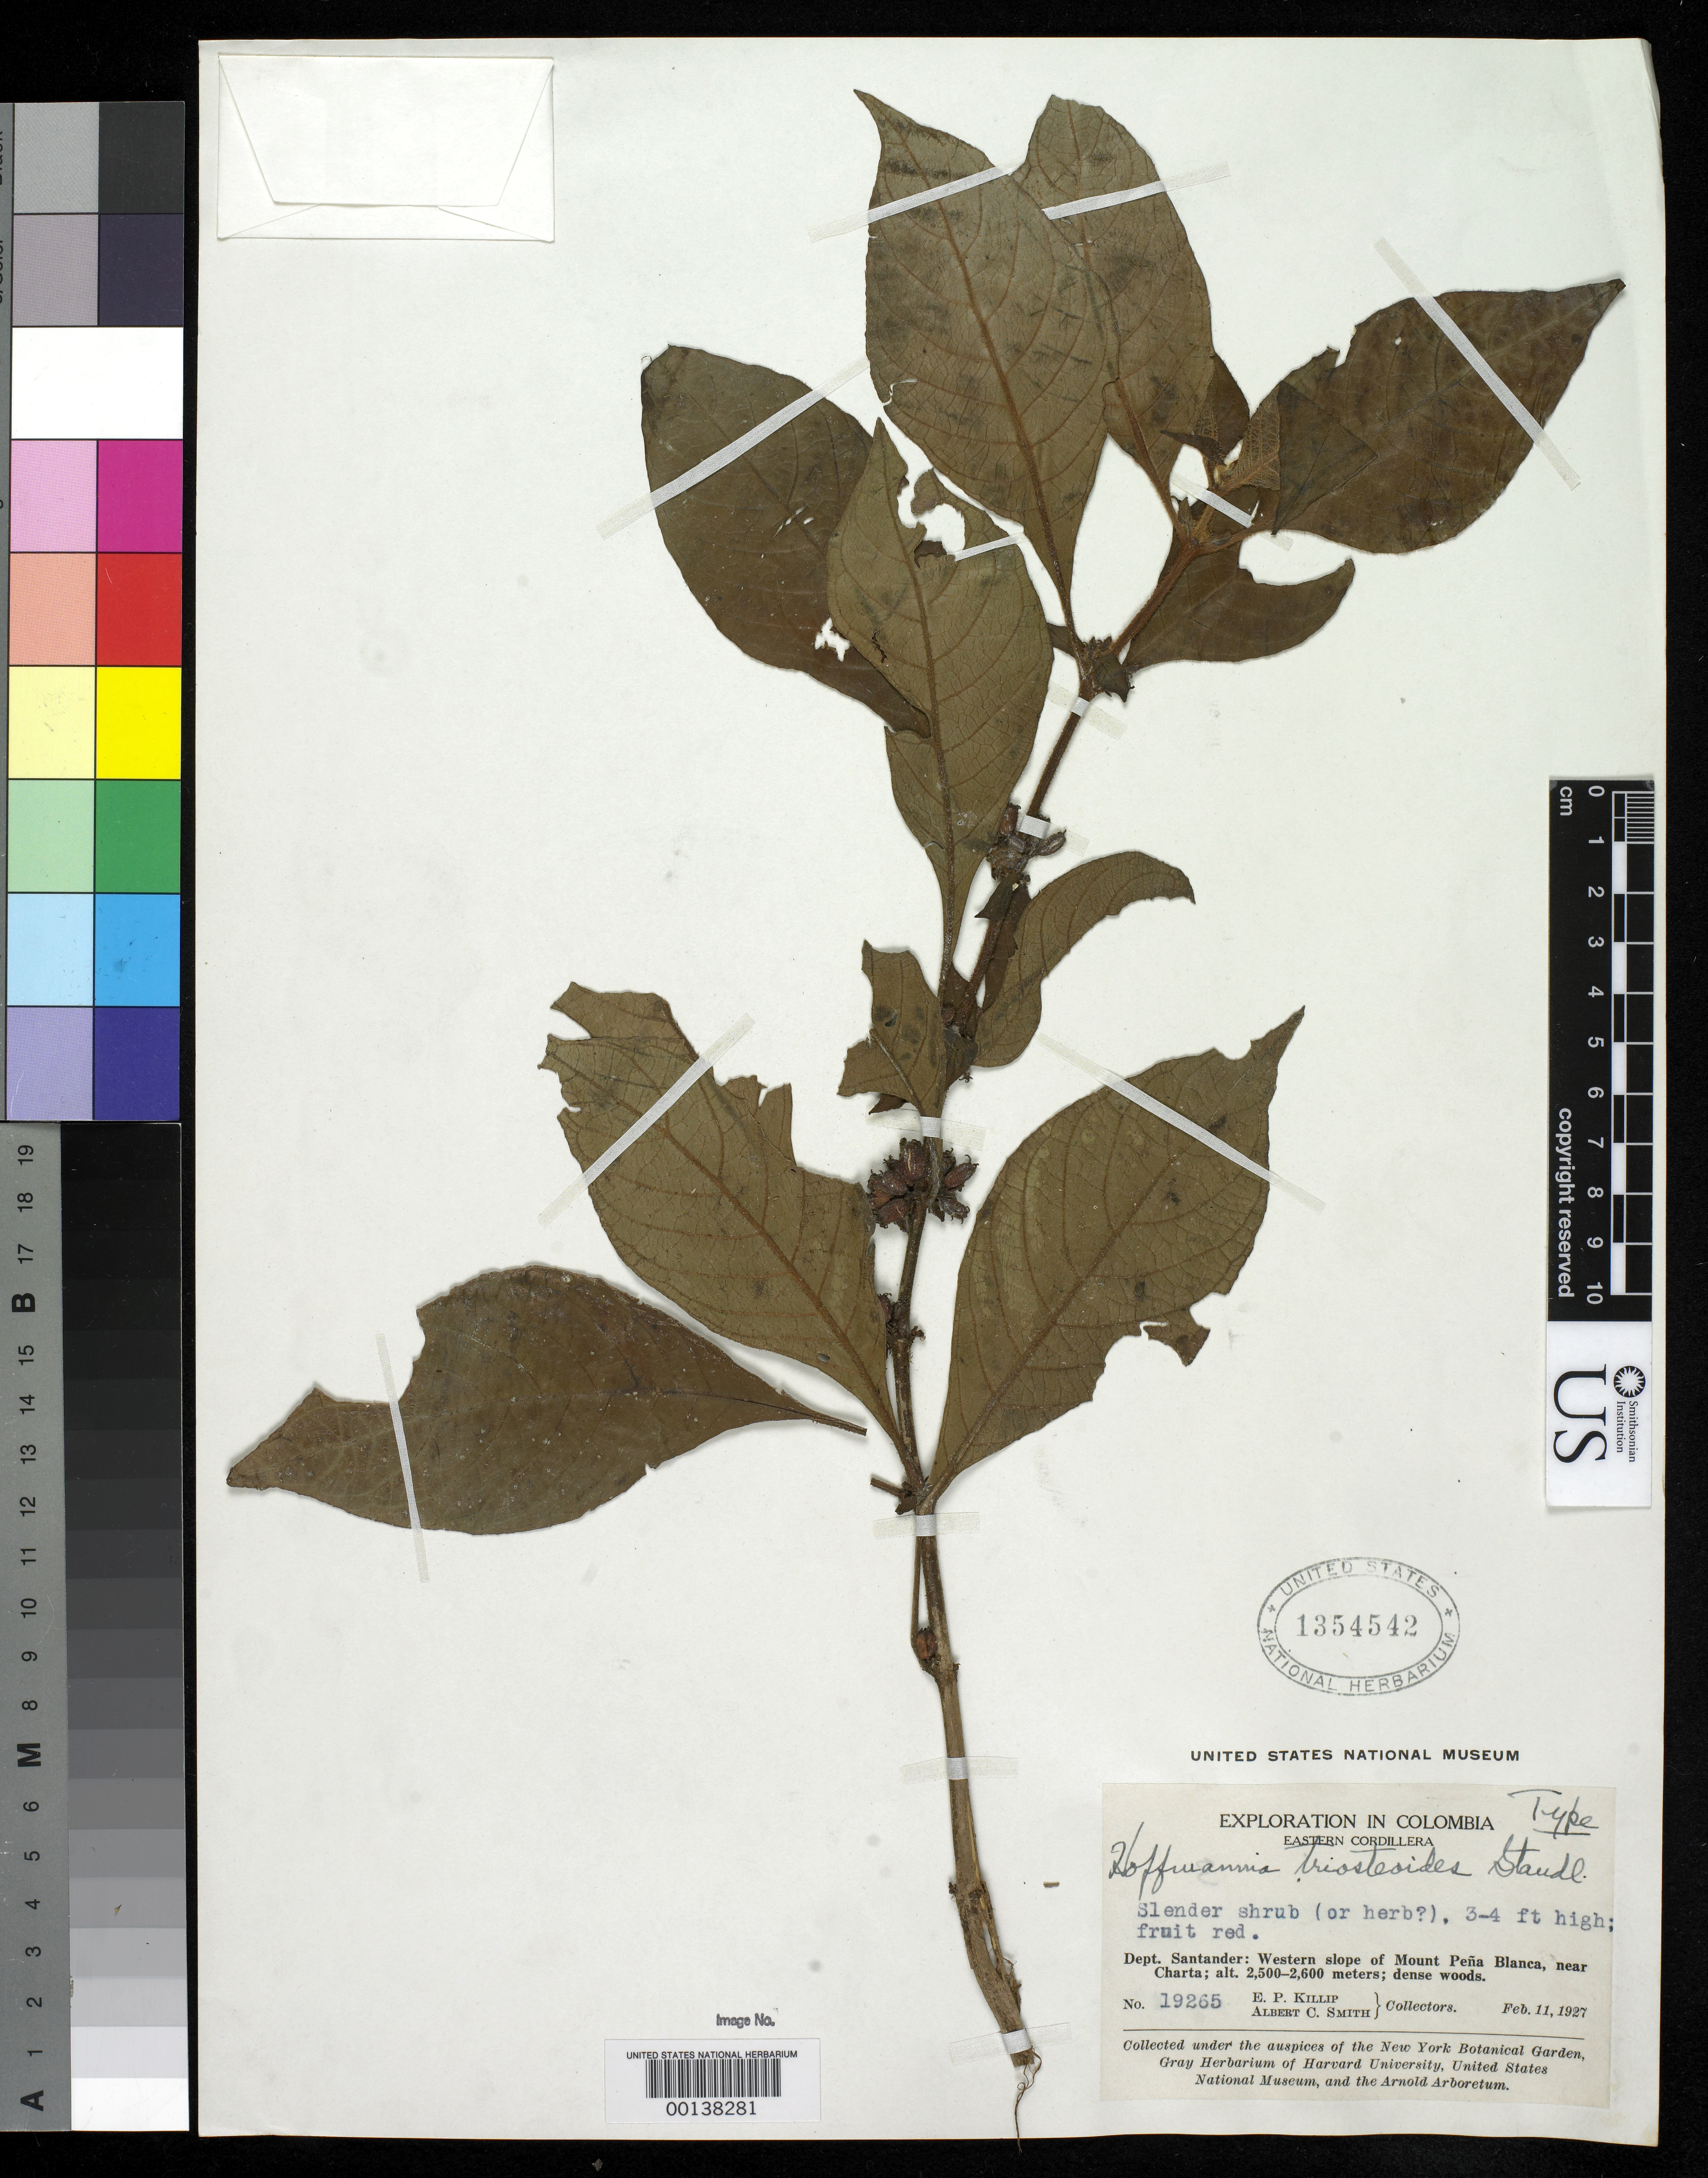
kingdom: Plantae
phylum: Tracheophyta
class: Magnoliopsida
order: Gentianales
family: Rubiaceae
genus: Hoffmannia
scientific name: Hoffmannia triosteoides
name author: Standl.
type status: Holotype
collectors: E. P. Killip & A. C. Smith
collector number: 19265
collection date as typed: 11 Feb 1927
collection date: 1927-02-11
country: Colombia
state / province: Santander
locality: Mt. Pena Blanca, near Charta.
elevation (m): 2500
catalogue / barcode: US 1354542